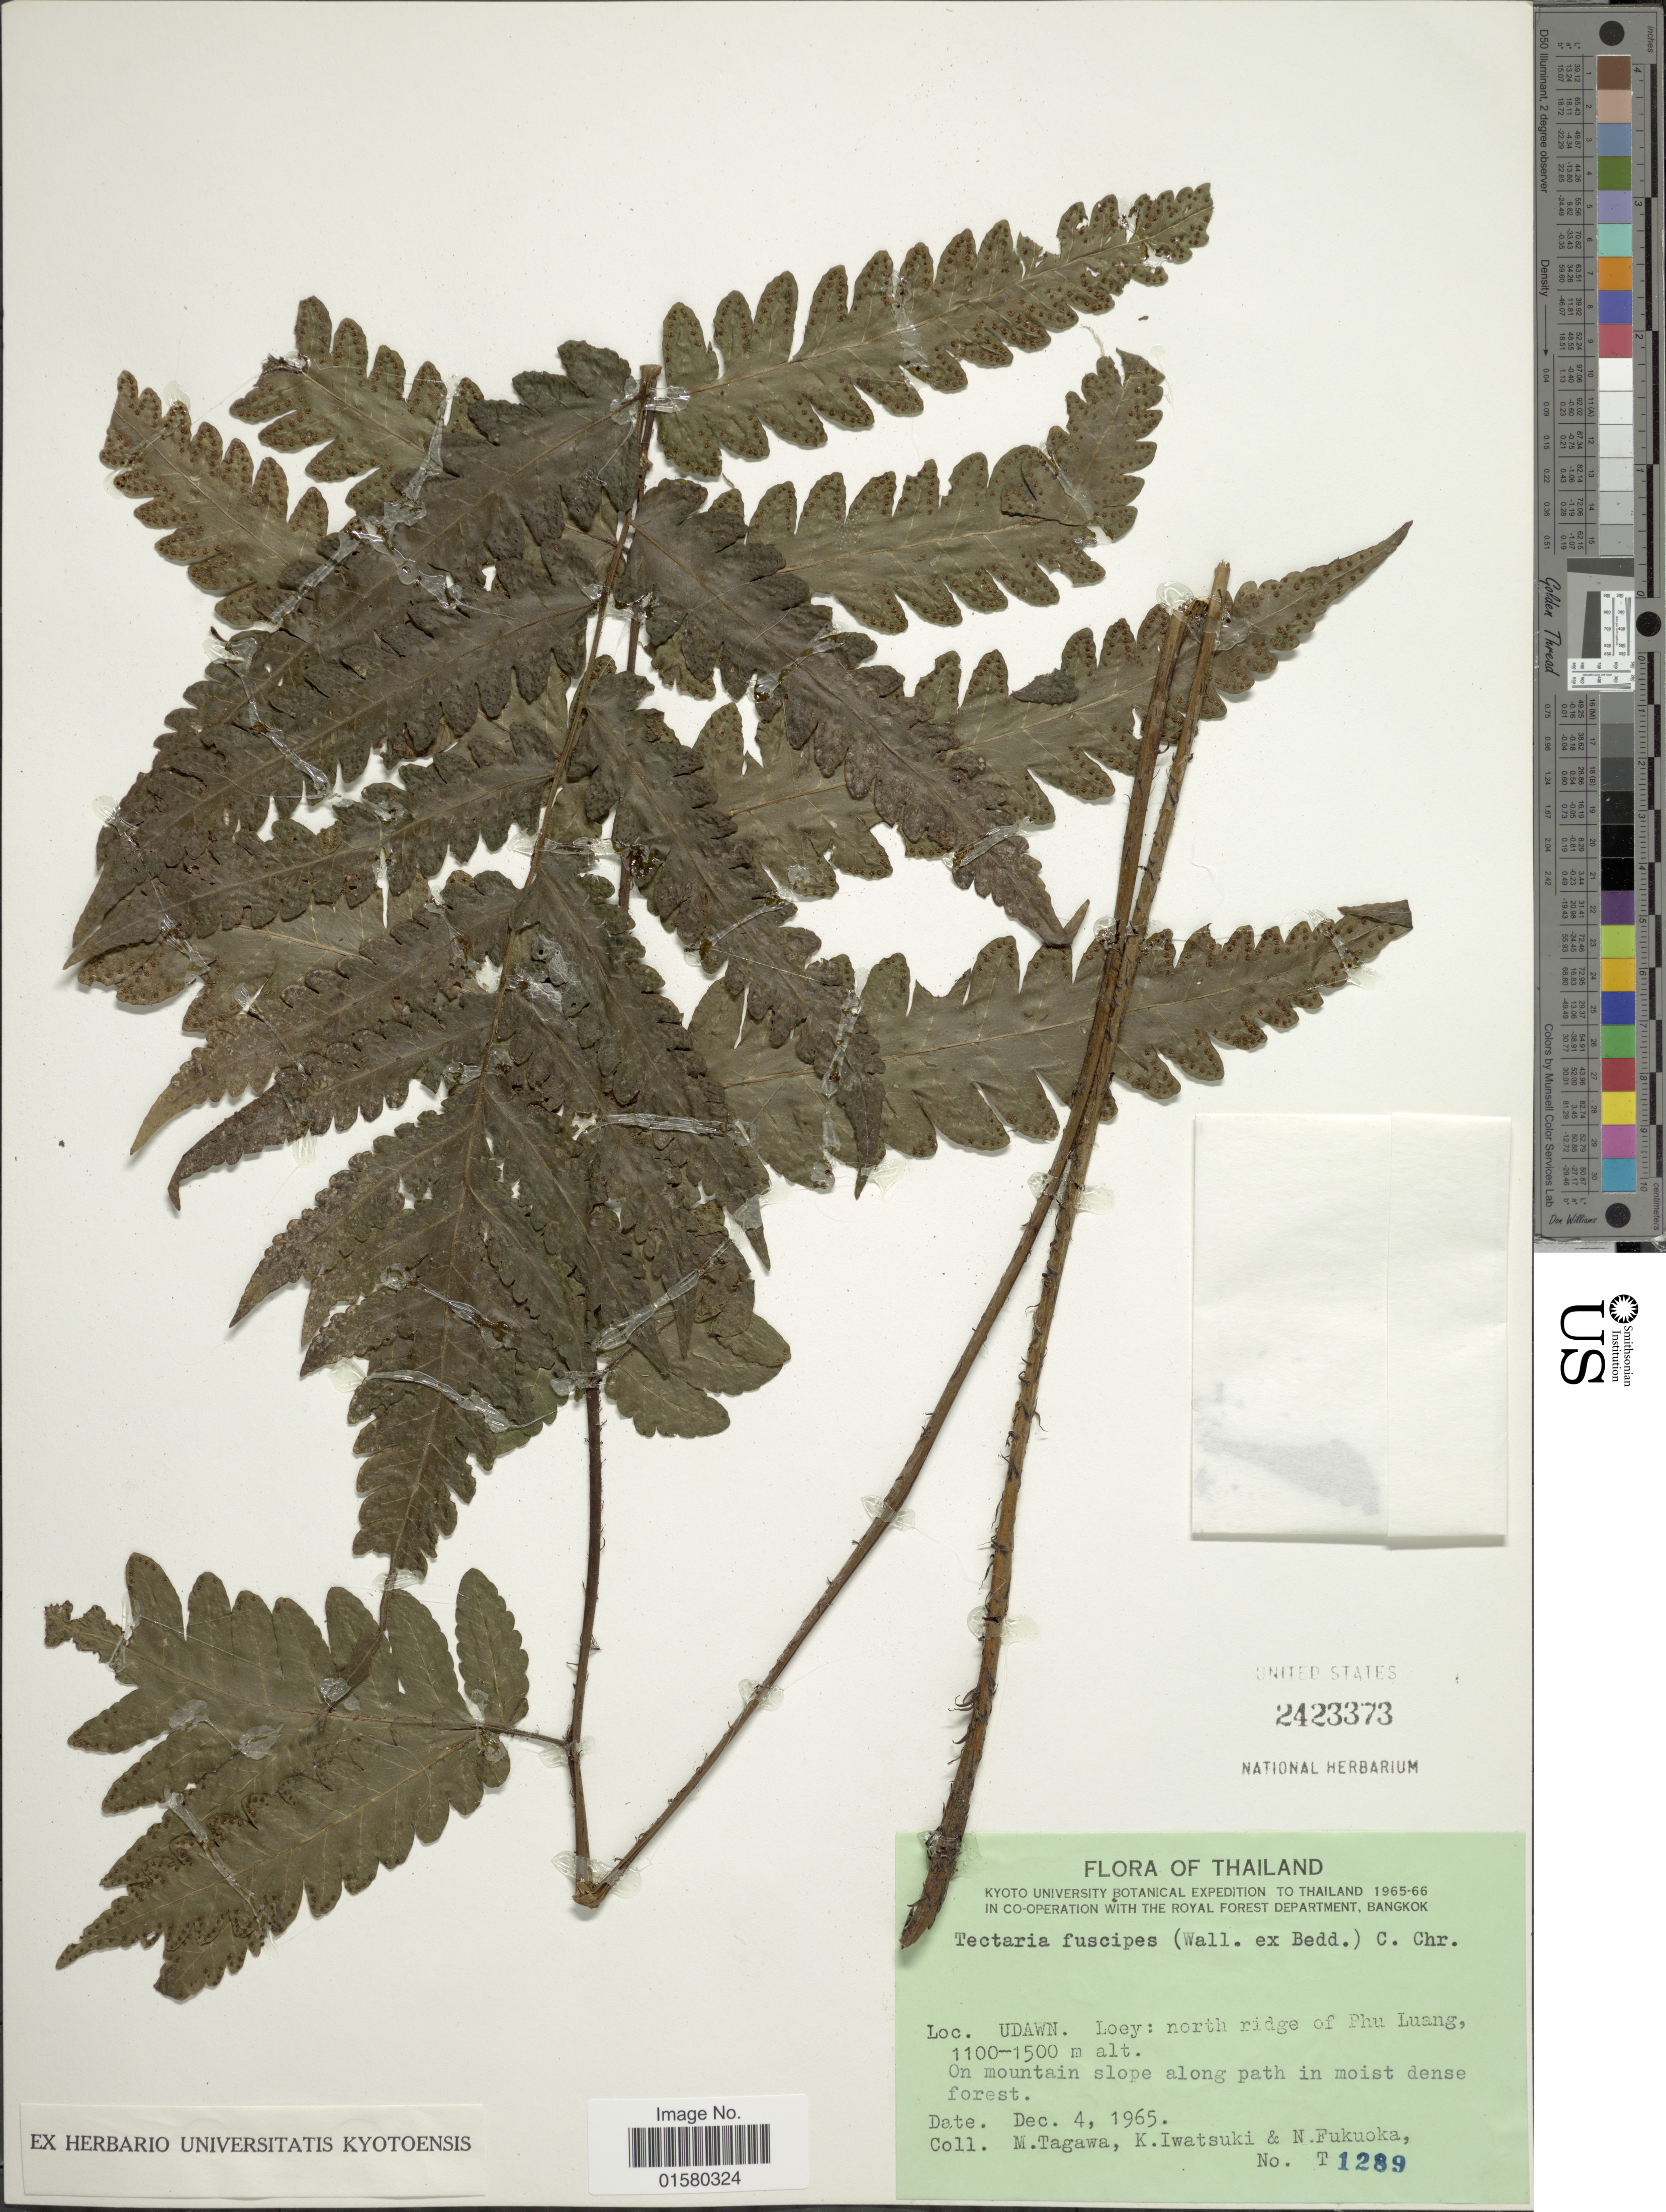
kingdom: Plantae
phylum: Tracheophyta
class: Polypodiopsida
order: Polypodiales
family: Tectariaceae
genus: Tectaria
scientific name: Tectaria paradoxa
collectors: M. Tagawa, K. Iwatsuki & N. Fukuoka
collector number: T1289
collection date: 1965-12-04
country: Thailand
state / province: Loei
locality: Udawn, Loei: north ridge of Phu Luang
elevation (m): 1100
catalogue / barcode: US 2423373